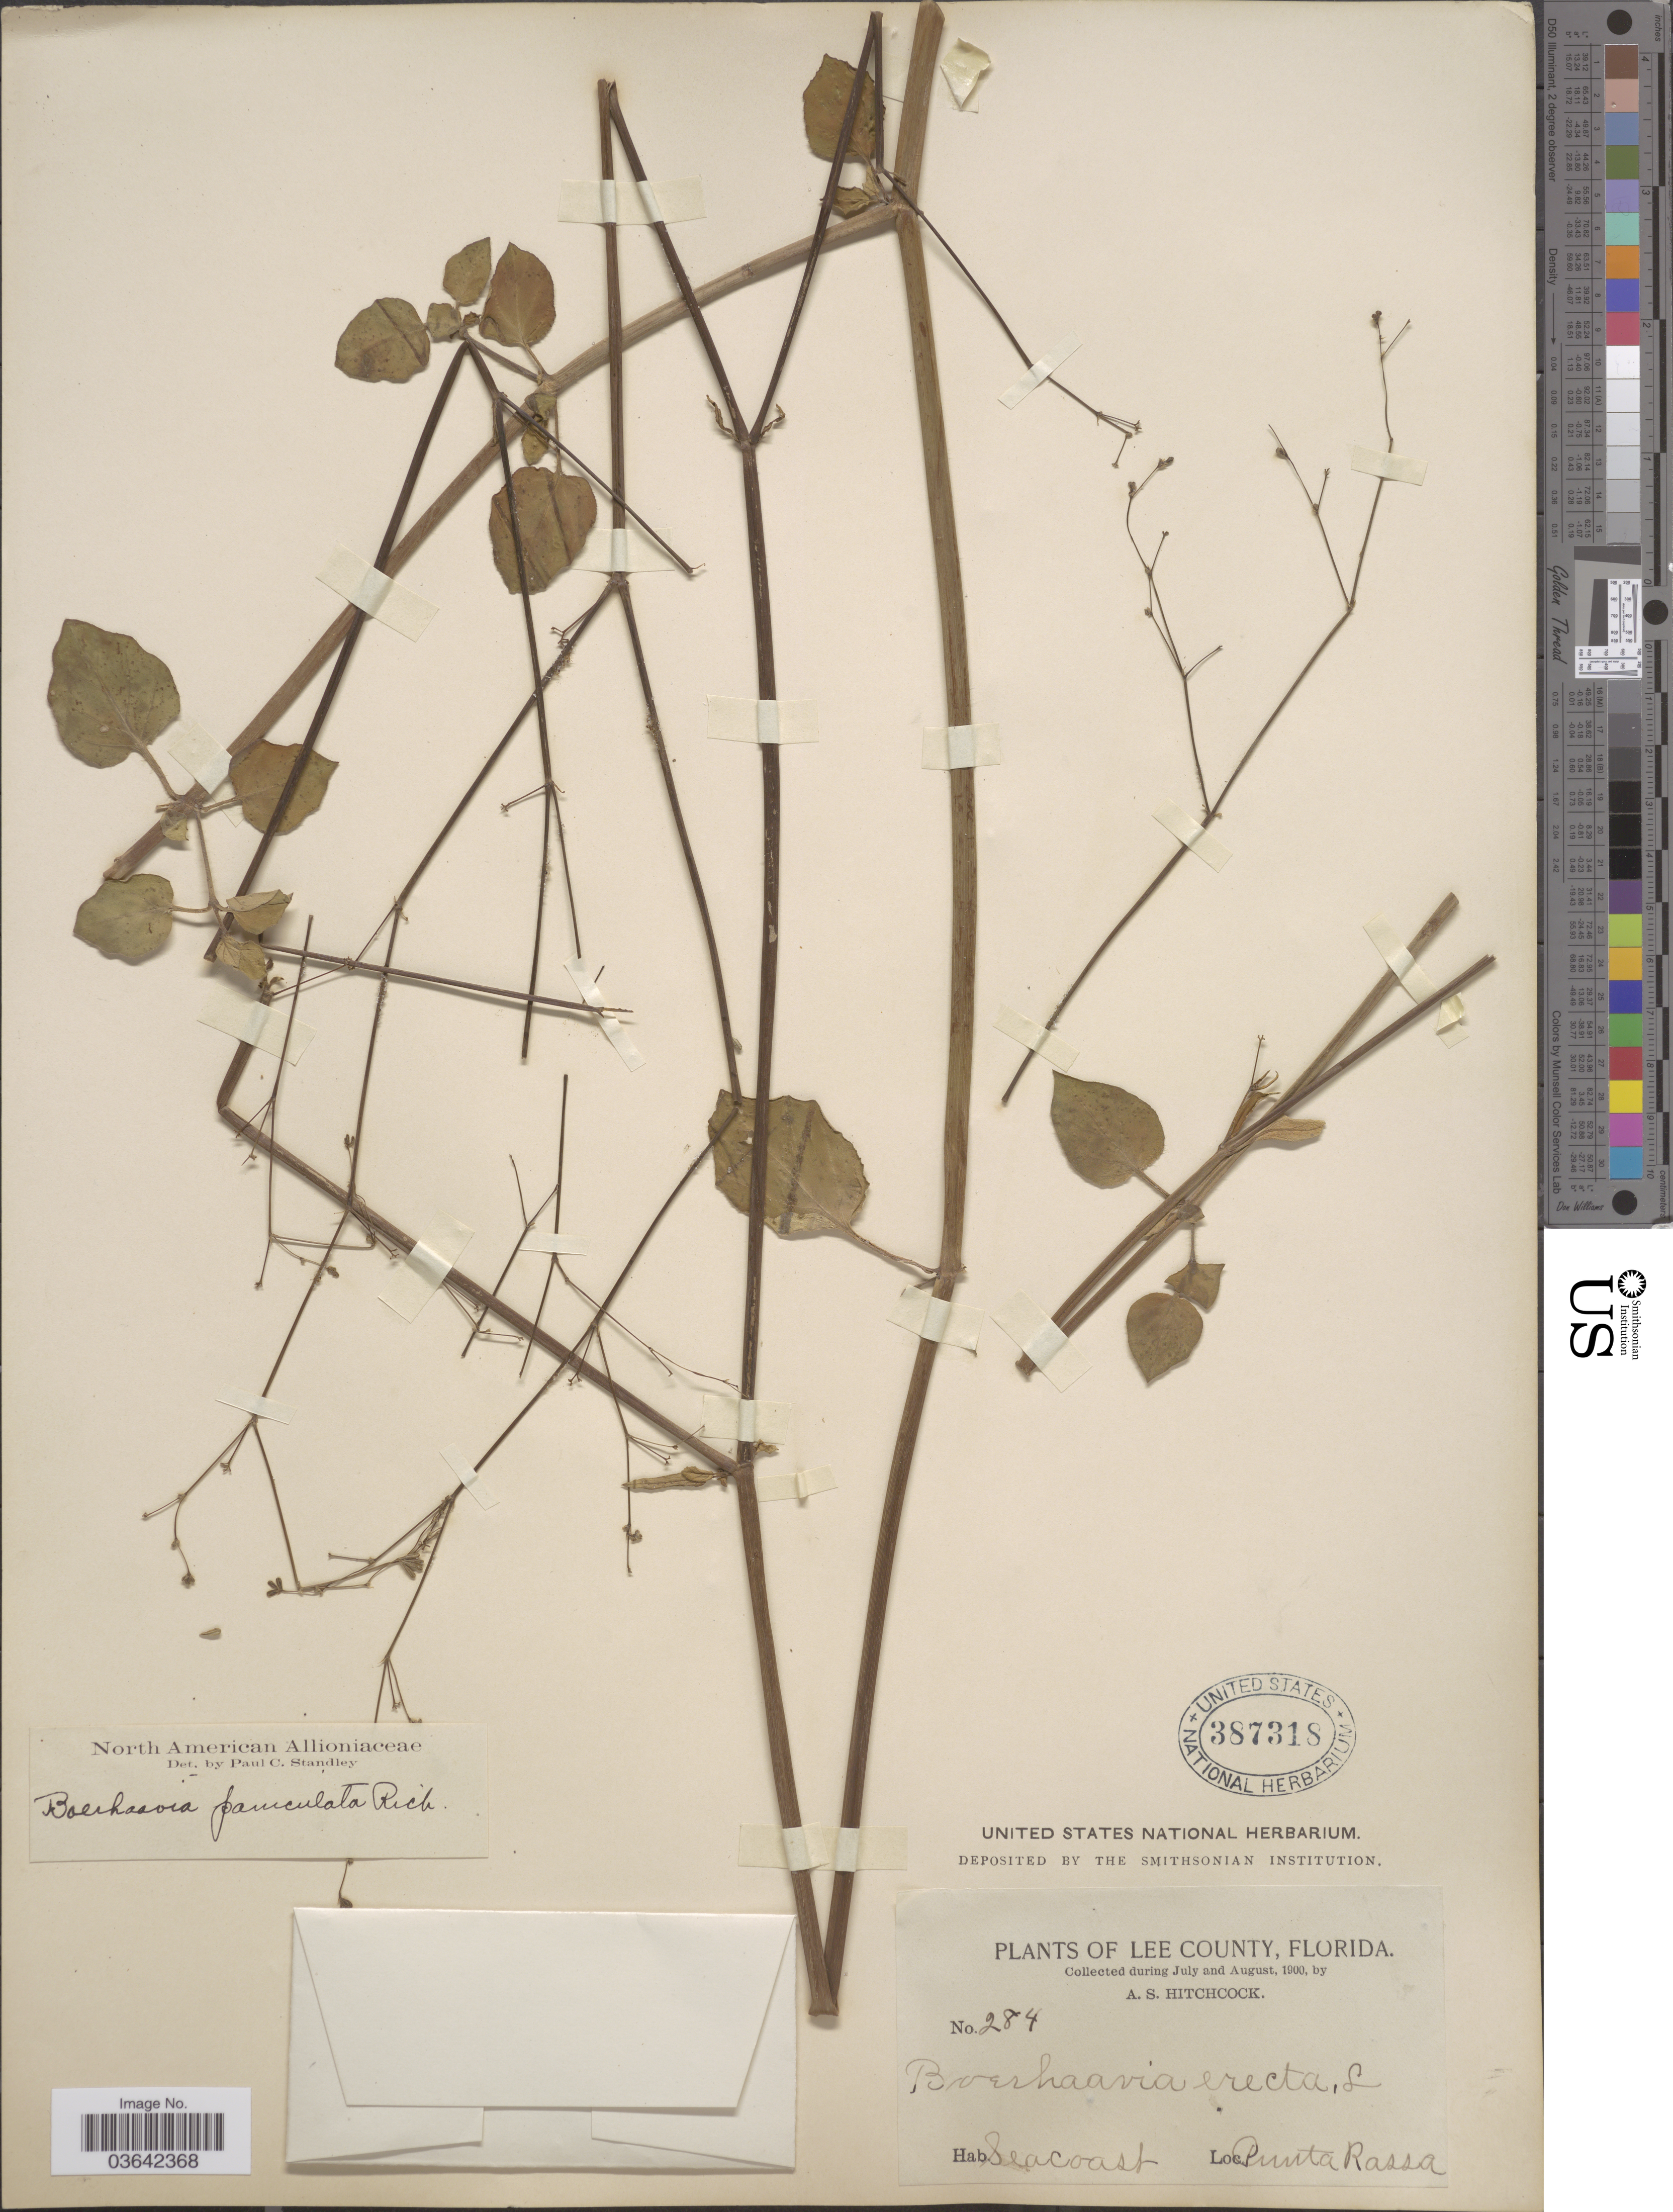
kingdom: Plantae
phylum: Tracheophyta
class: Magnoliopsida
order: Caryophyllales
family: Nyctaginaceae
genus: Boerhavia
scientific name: Boerhavia adscendens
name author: Willd.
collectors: A. S. Hitchcock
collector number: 284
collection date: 1900-07/1900-08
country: United States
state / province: Florida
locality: Lee County, Seacoast. Punta Rassa.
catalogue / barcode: US 387318